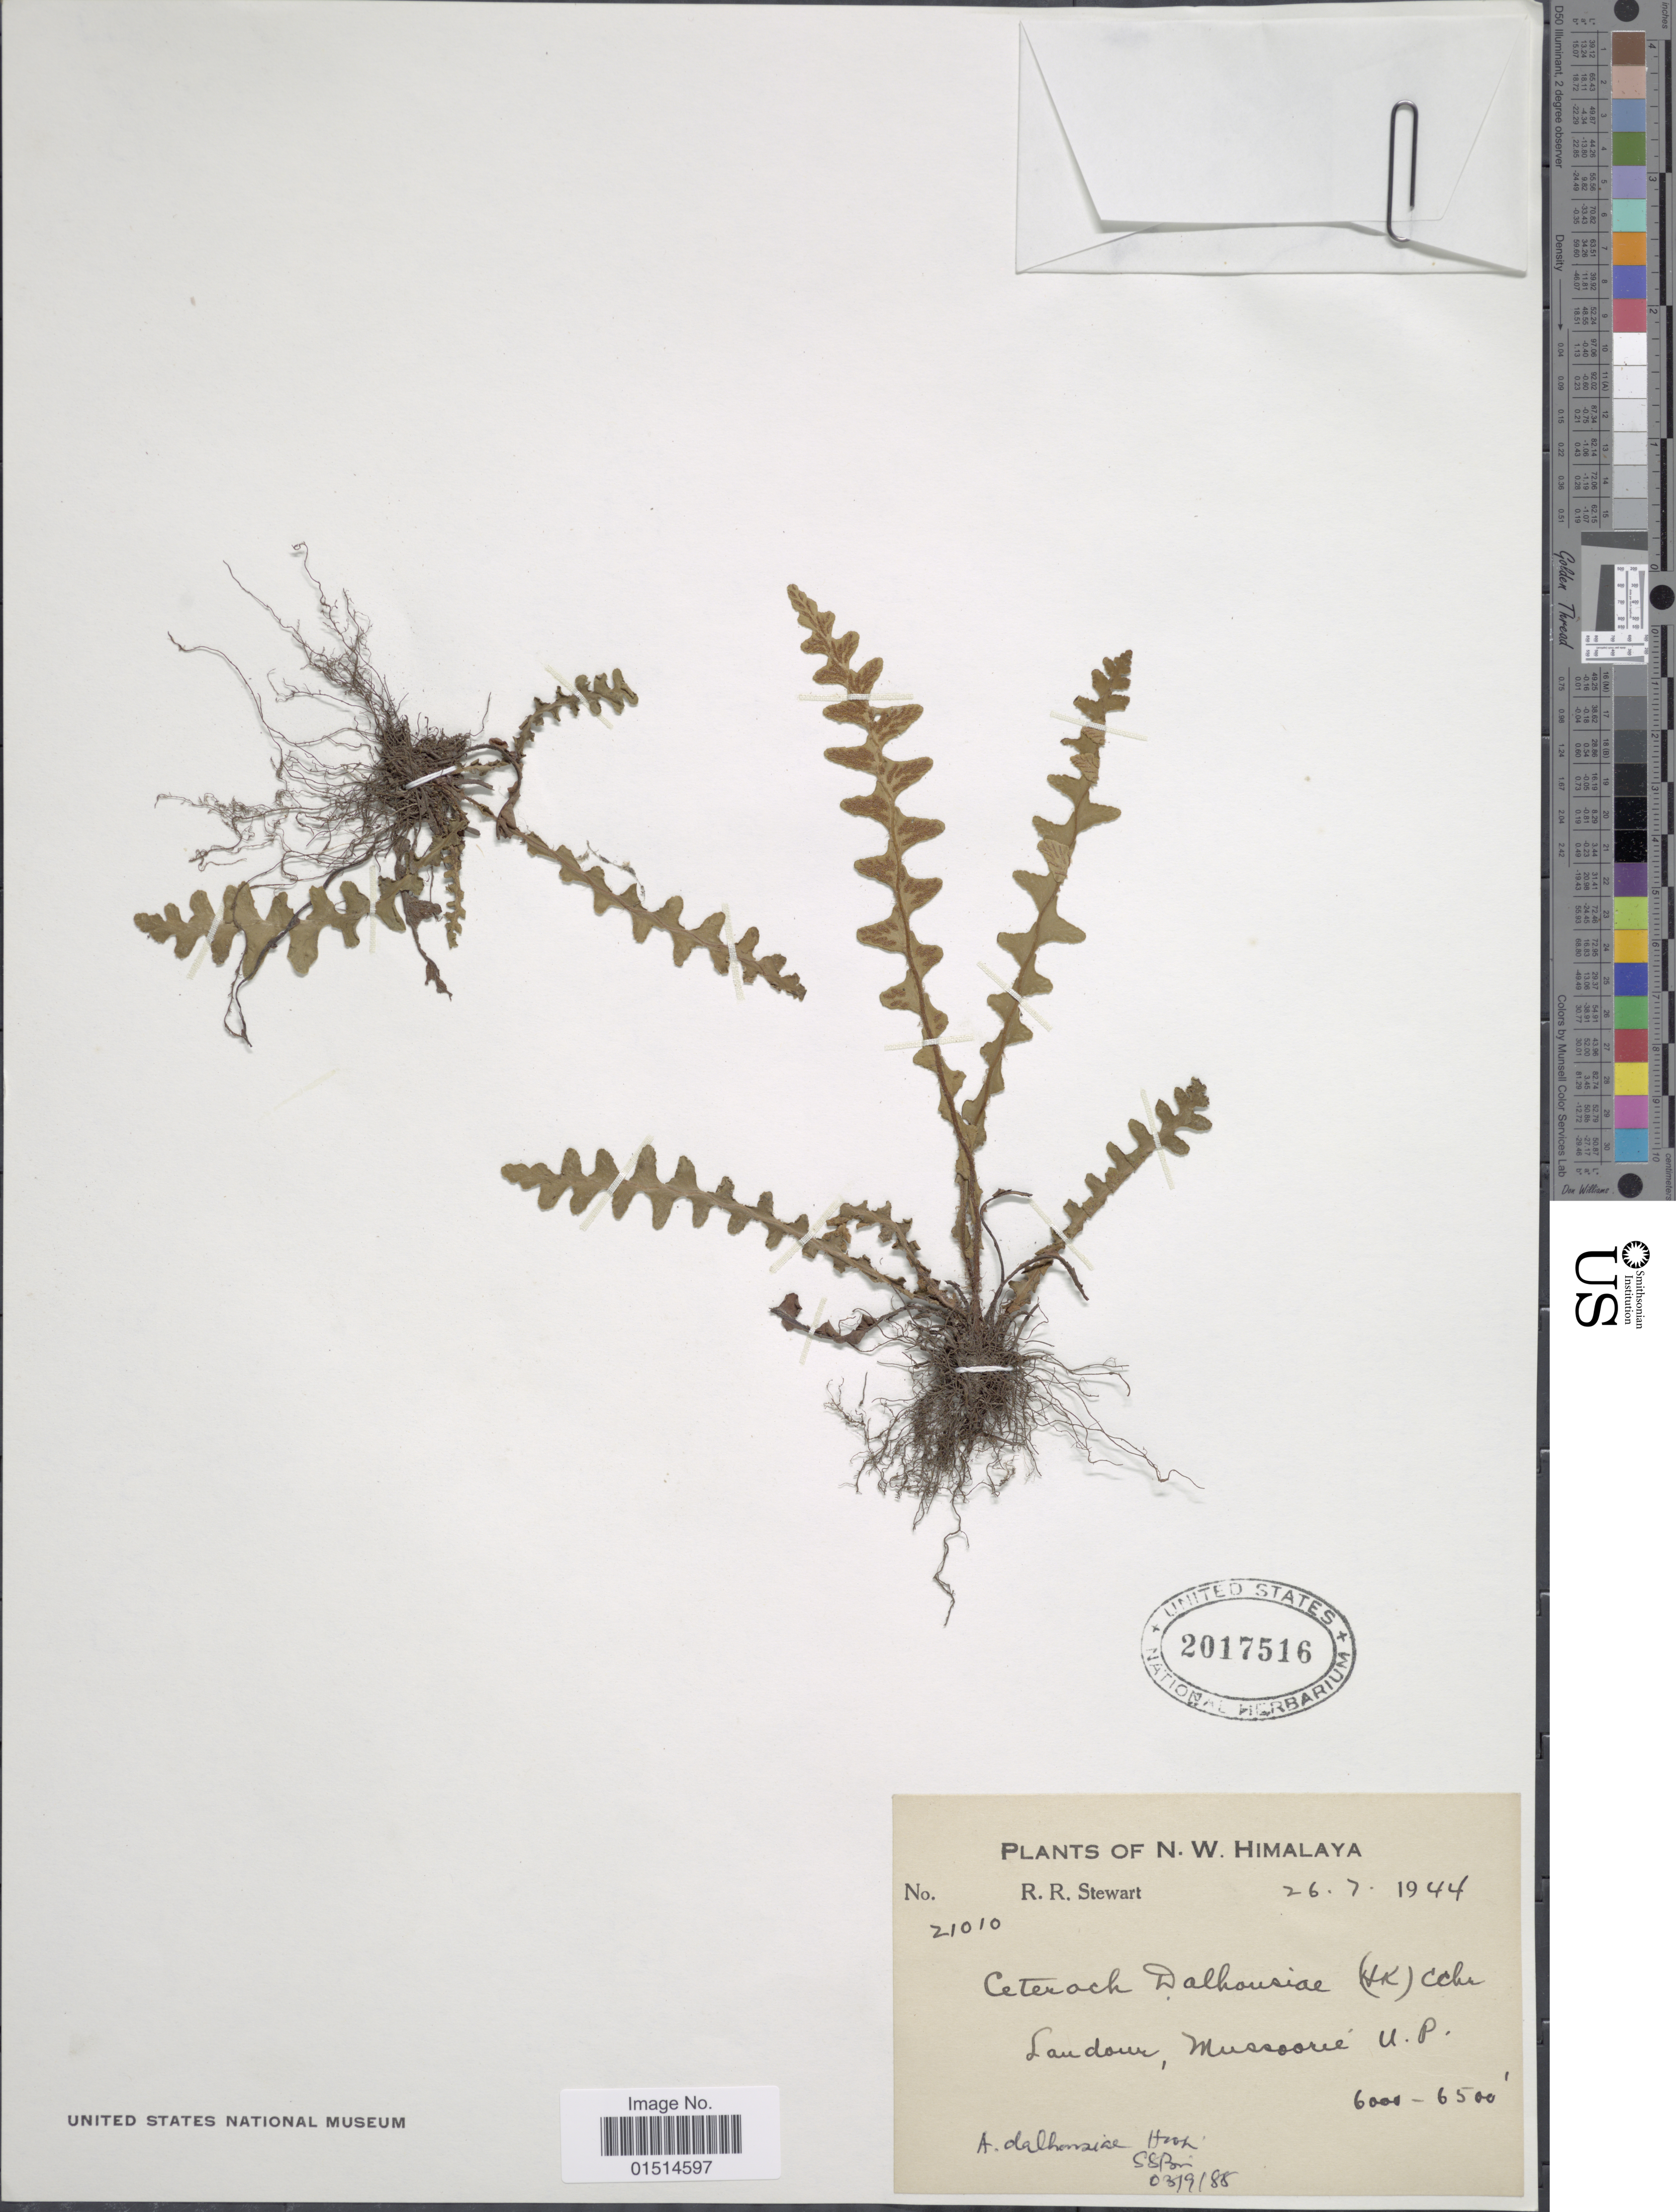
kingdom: Plantae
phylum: Tracheophyta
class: Polypodiopsida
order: Polypodiales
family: Aspleniaceae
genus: Asplenium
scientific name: Asplenium dalhousiae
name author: Hook.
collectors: R. R. Stewart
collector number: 21010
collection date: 1944-07-26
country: India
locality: N. W. Himalaya, Landour, Mussoorie U. P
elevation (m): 1829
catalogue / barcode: US 2017516